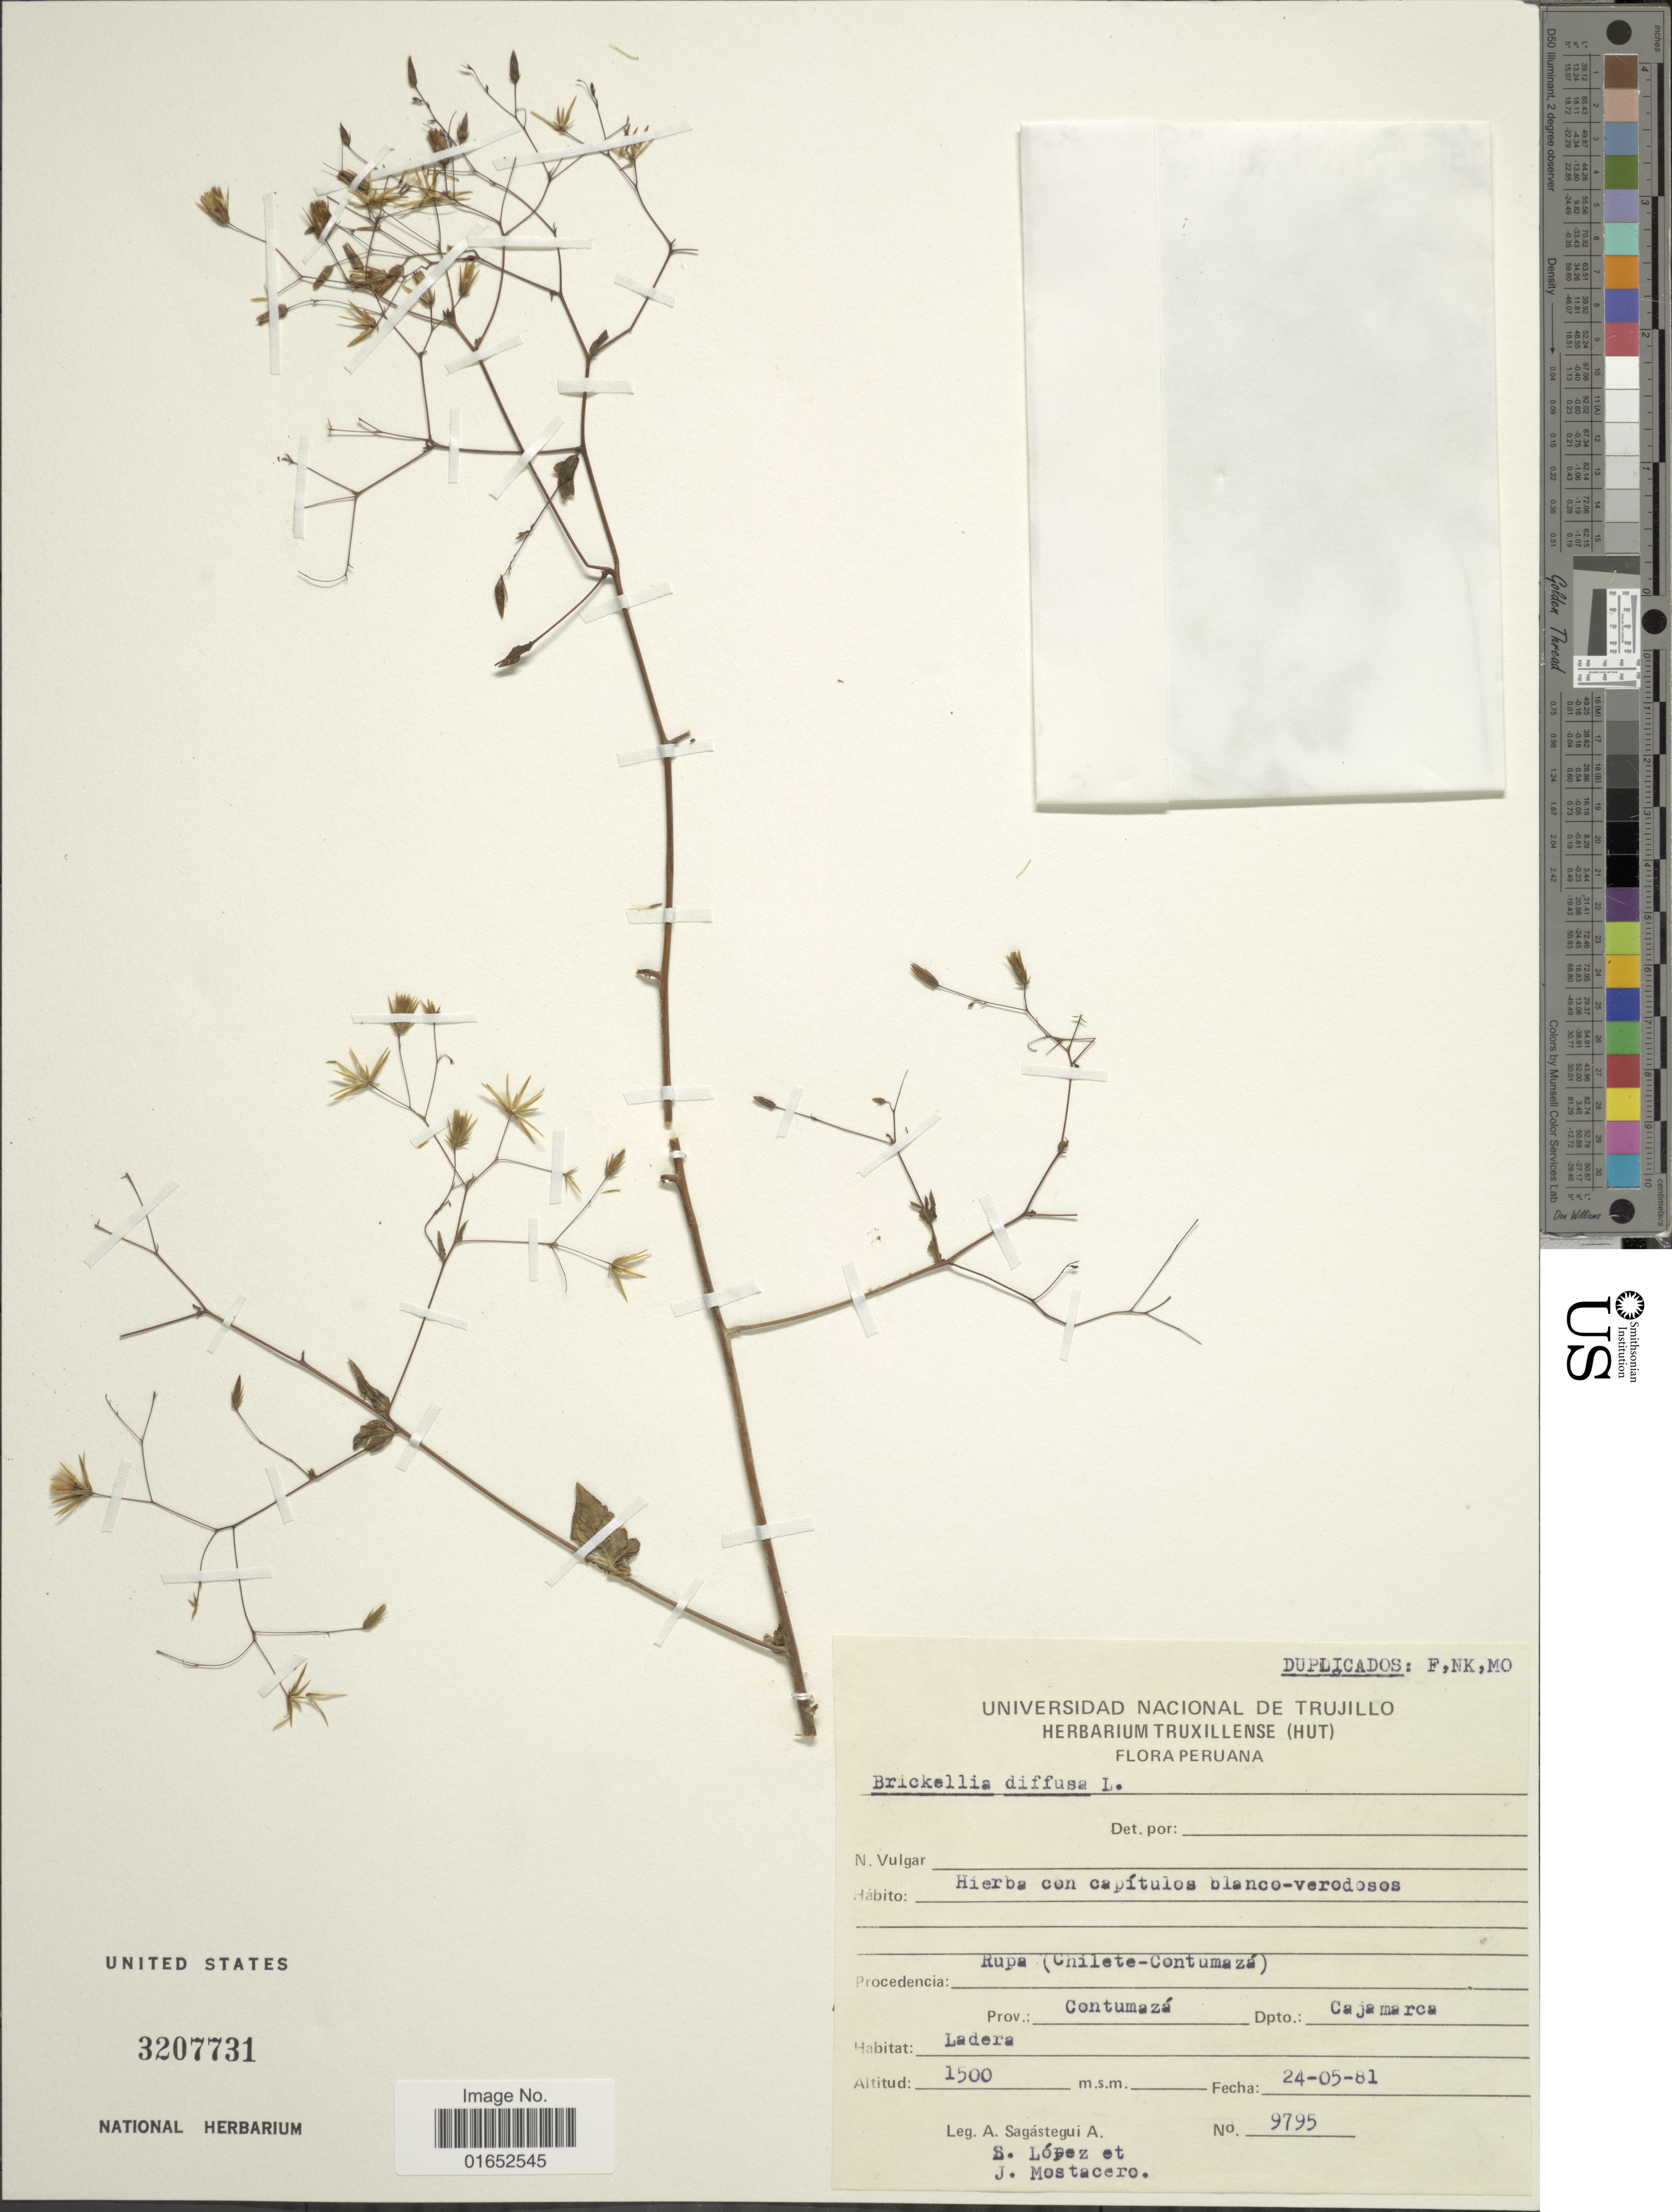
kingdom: Plantae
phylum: Tracheophyta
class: Magnoliopsida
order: Asterales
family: Asteraceae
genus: Brickellia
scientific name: Brickellia diffusa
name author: (Vahl) A. Gray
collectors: A. Sagástegui A., S. Lopez & J. Mostacero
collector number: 9795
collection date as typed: Transcribed d/m/y: 24/5/81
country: Peru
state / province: Cajamarca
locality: Rupa (Chilete-Contumazá), Prov. Contumazá, Dpto. Cajamarca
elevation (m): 1500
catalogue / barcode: US 3207731